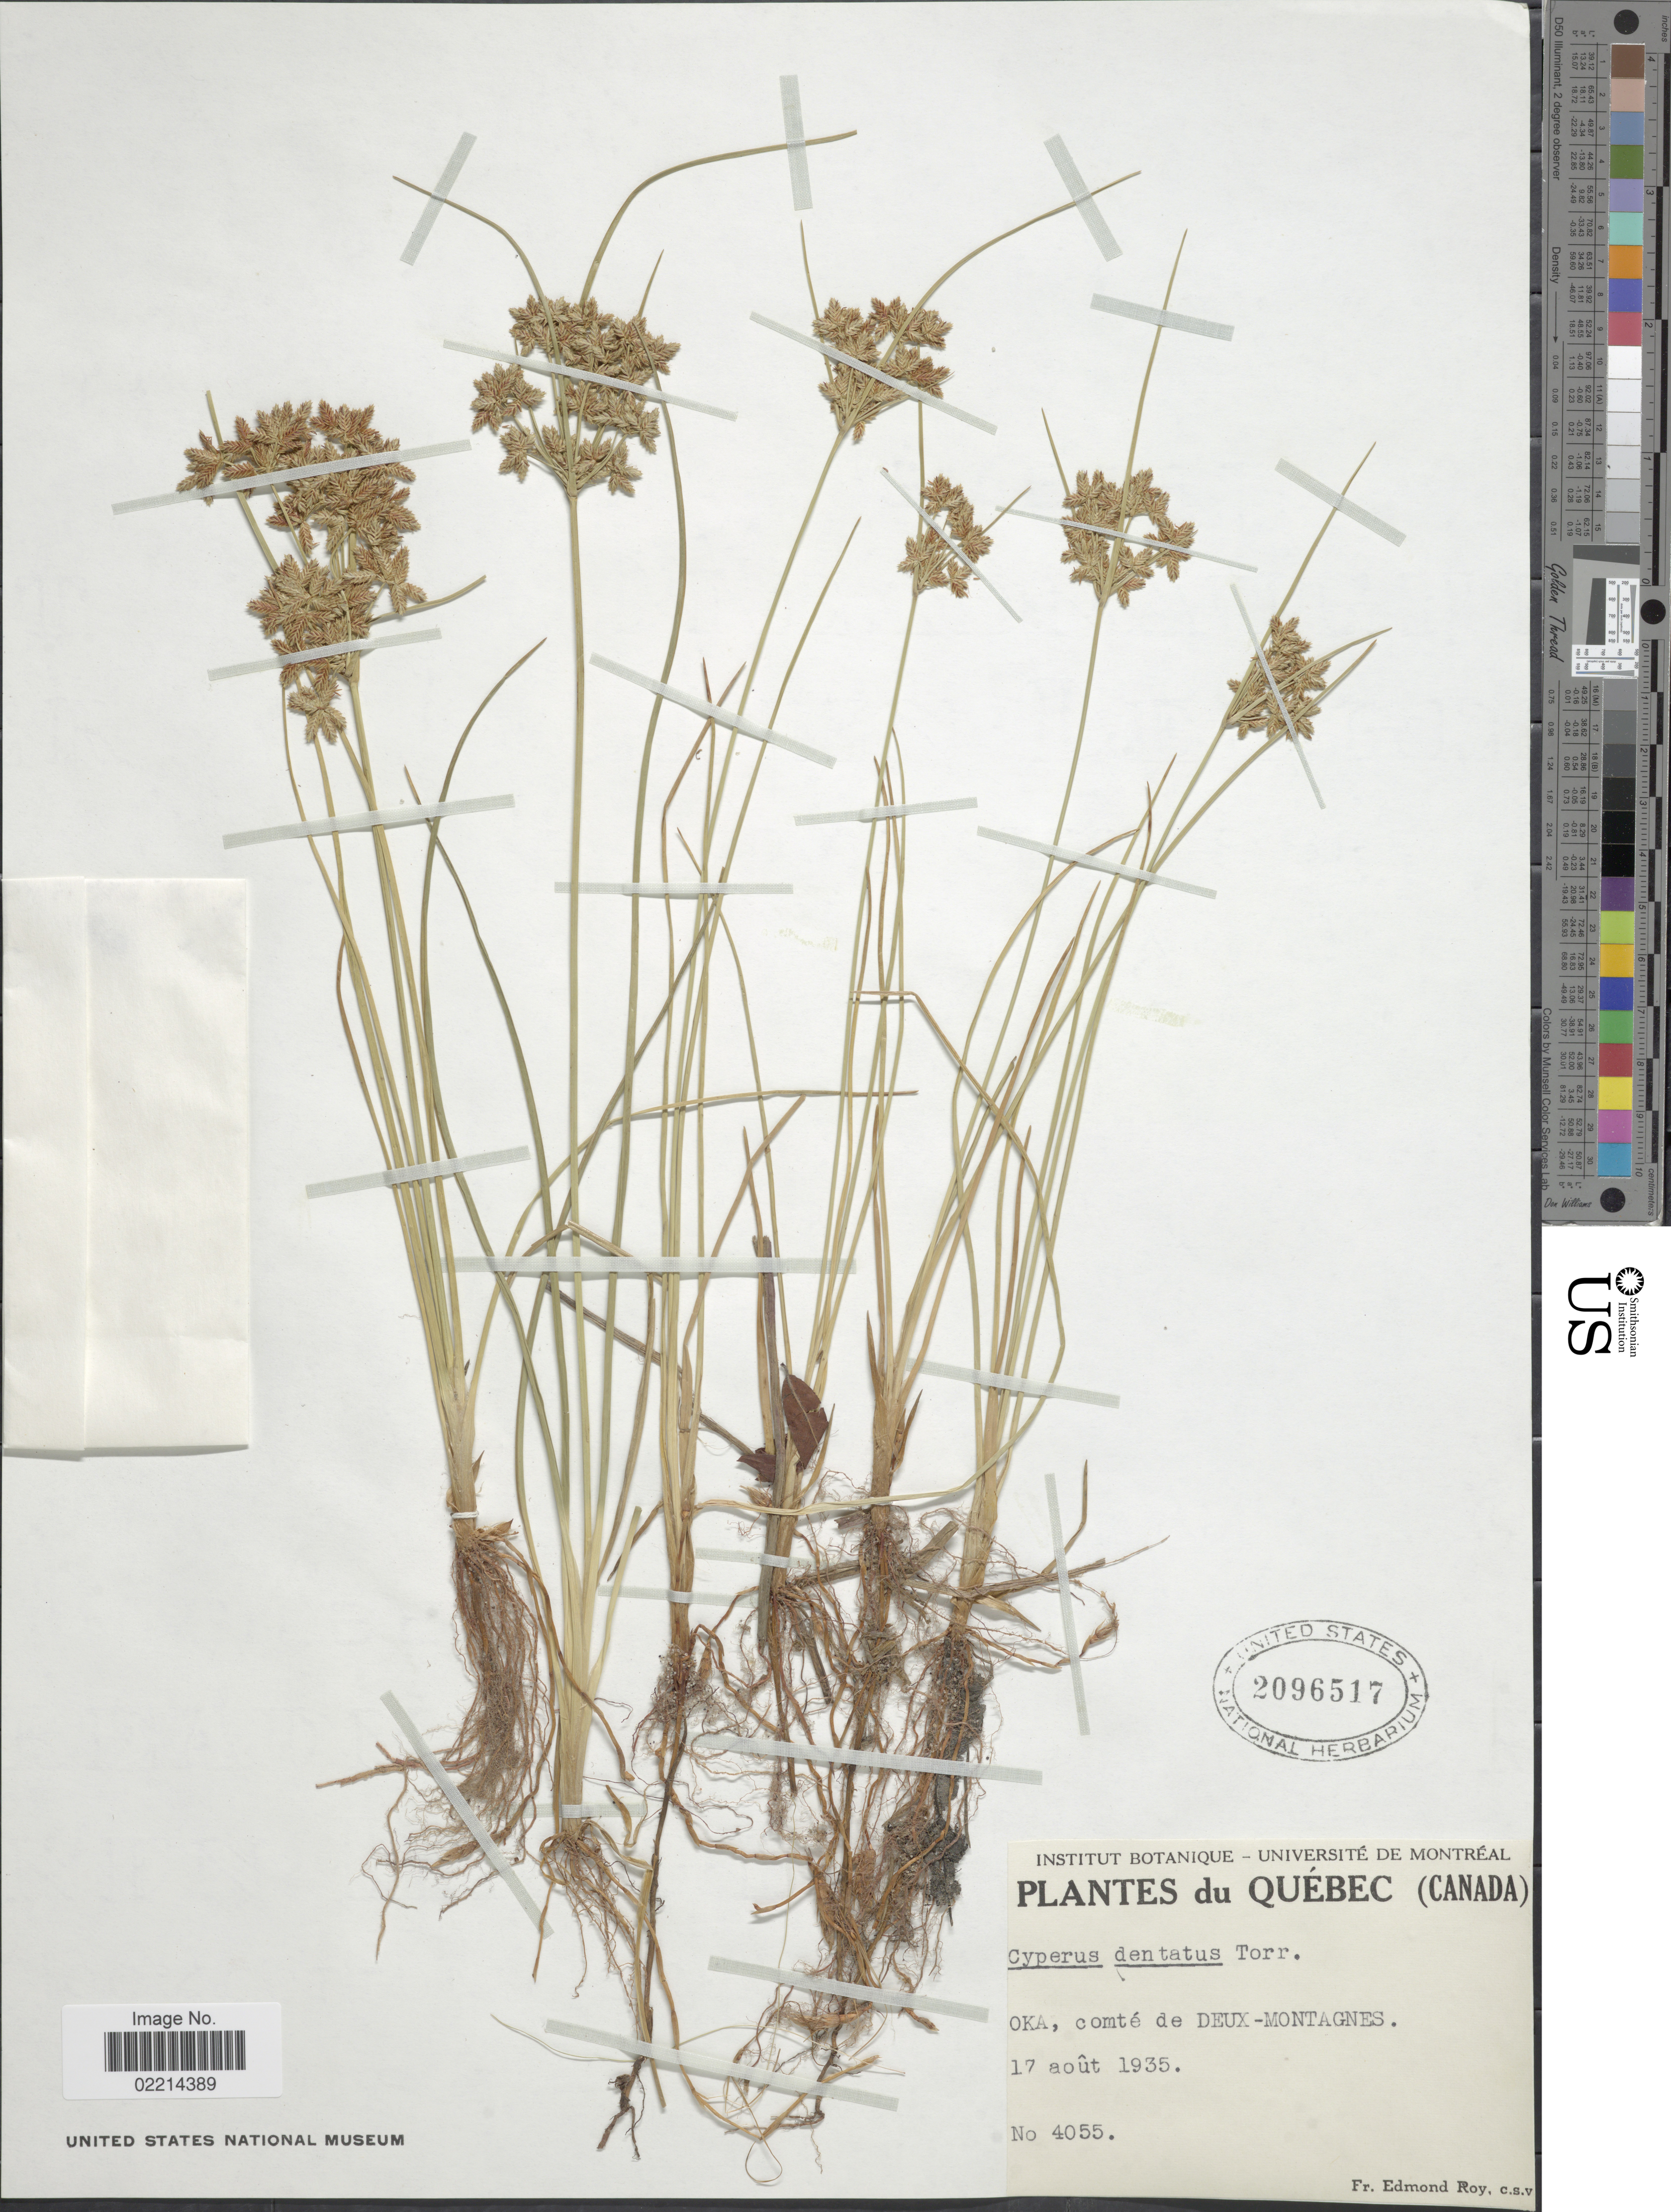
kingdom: Plantae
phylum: Tracheophyta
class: Liliopsida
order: Poales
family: Cyperaceae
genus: Cyperus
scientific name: Cyperus dentatus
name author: Torr.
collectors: E. Roy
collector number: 4055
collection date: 1935-08-17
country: Canada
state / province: Quebec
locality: Oka, comté de Deux-Montagnes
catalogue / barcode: US 2096517